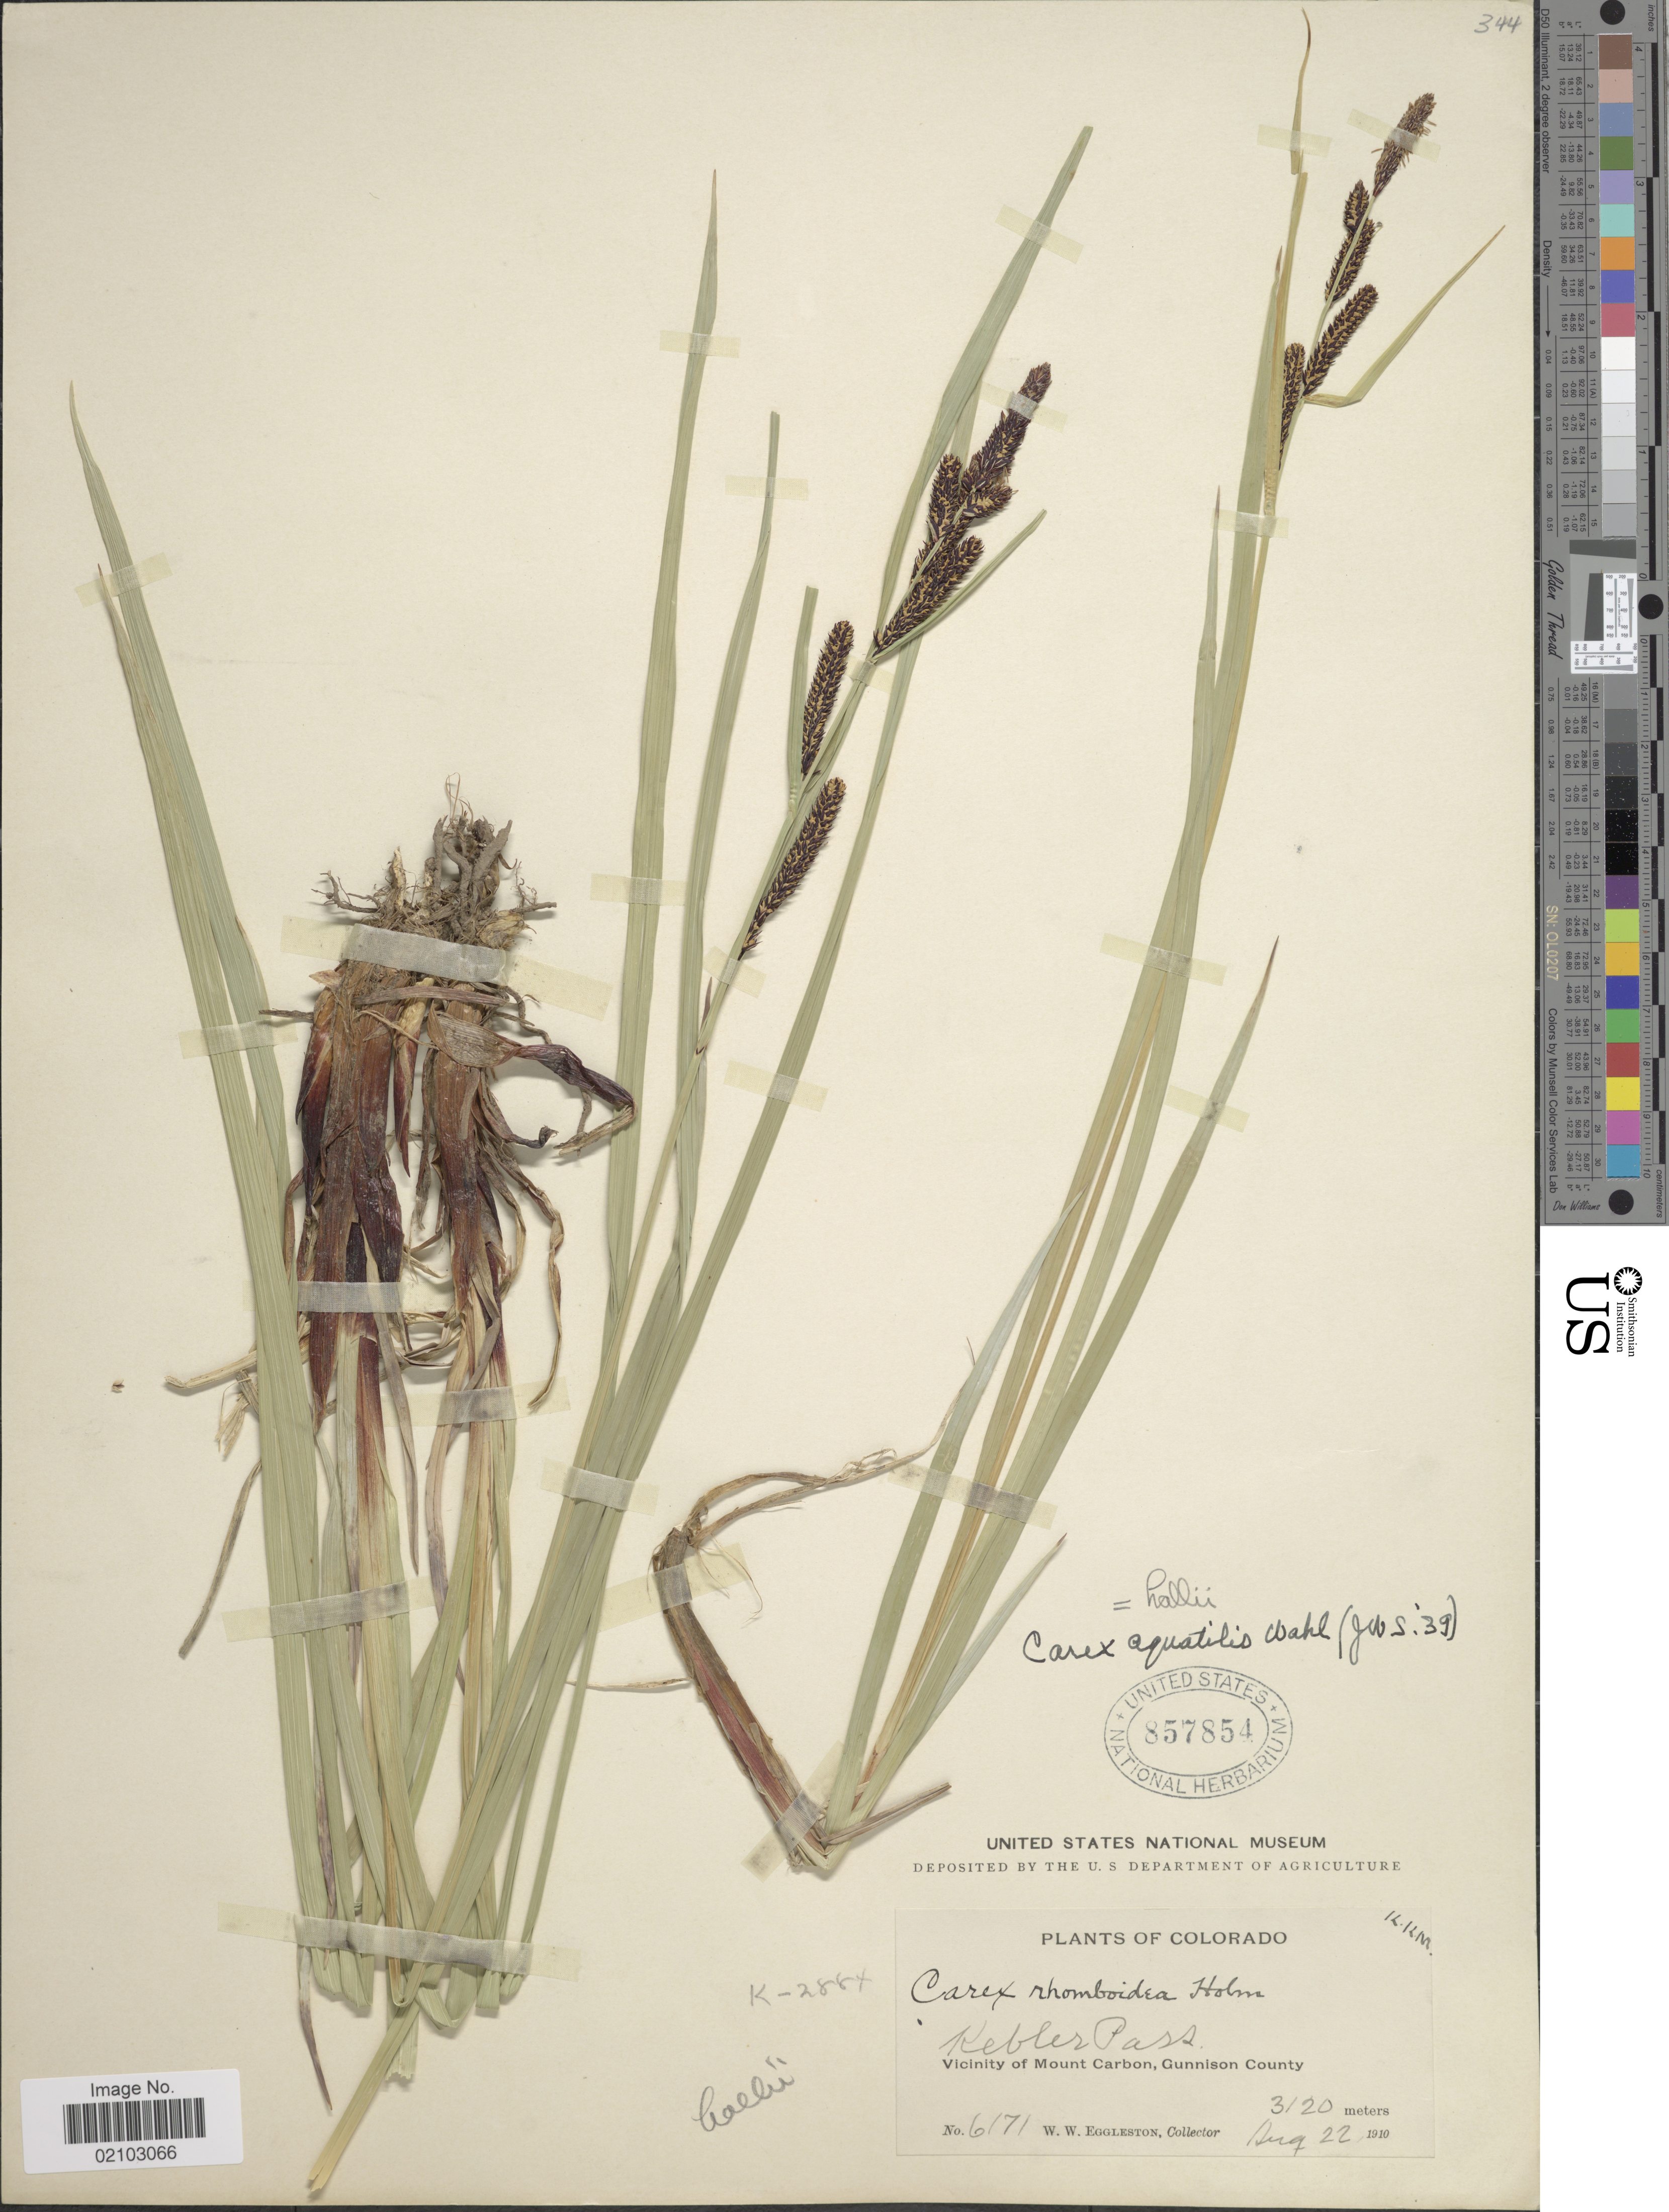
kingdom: Plantae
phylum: Tracheophyta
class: Liliopsida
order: Poales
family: Cyperaceae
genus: Carex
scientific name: Carex aquatilis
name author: Wahlenb.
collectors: W. W. Eggleston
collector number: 6171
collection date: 1910-08-22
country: United States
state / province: Colorado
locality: Kebler Pass, Vicinity of Mount Carbon, Gunnison County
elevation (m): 3120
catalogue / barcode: US 857854